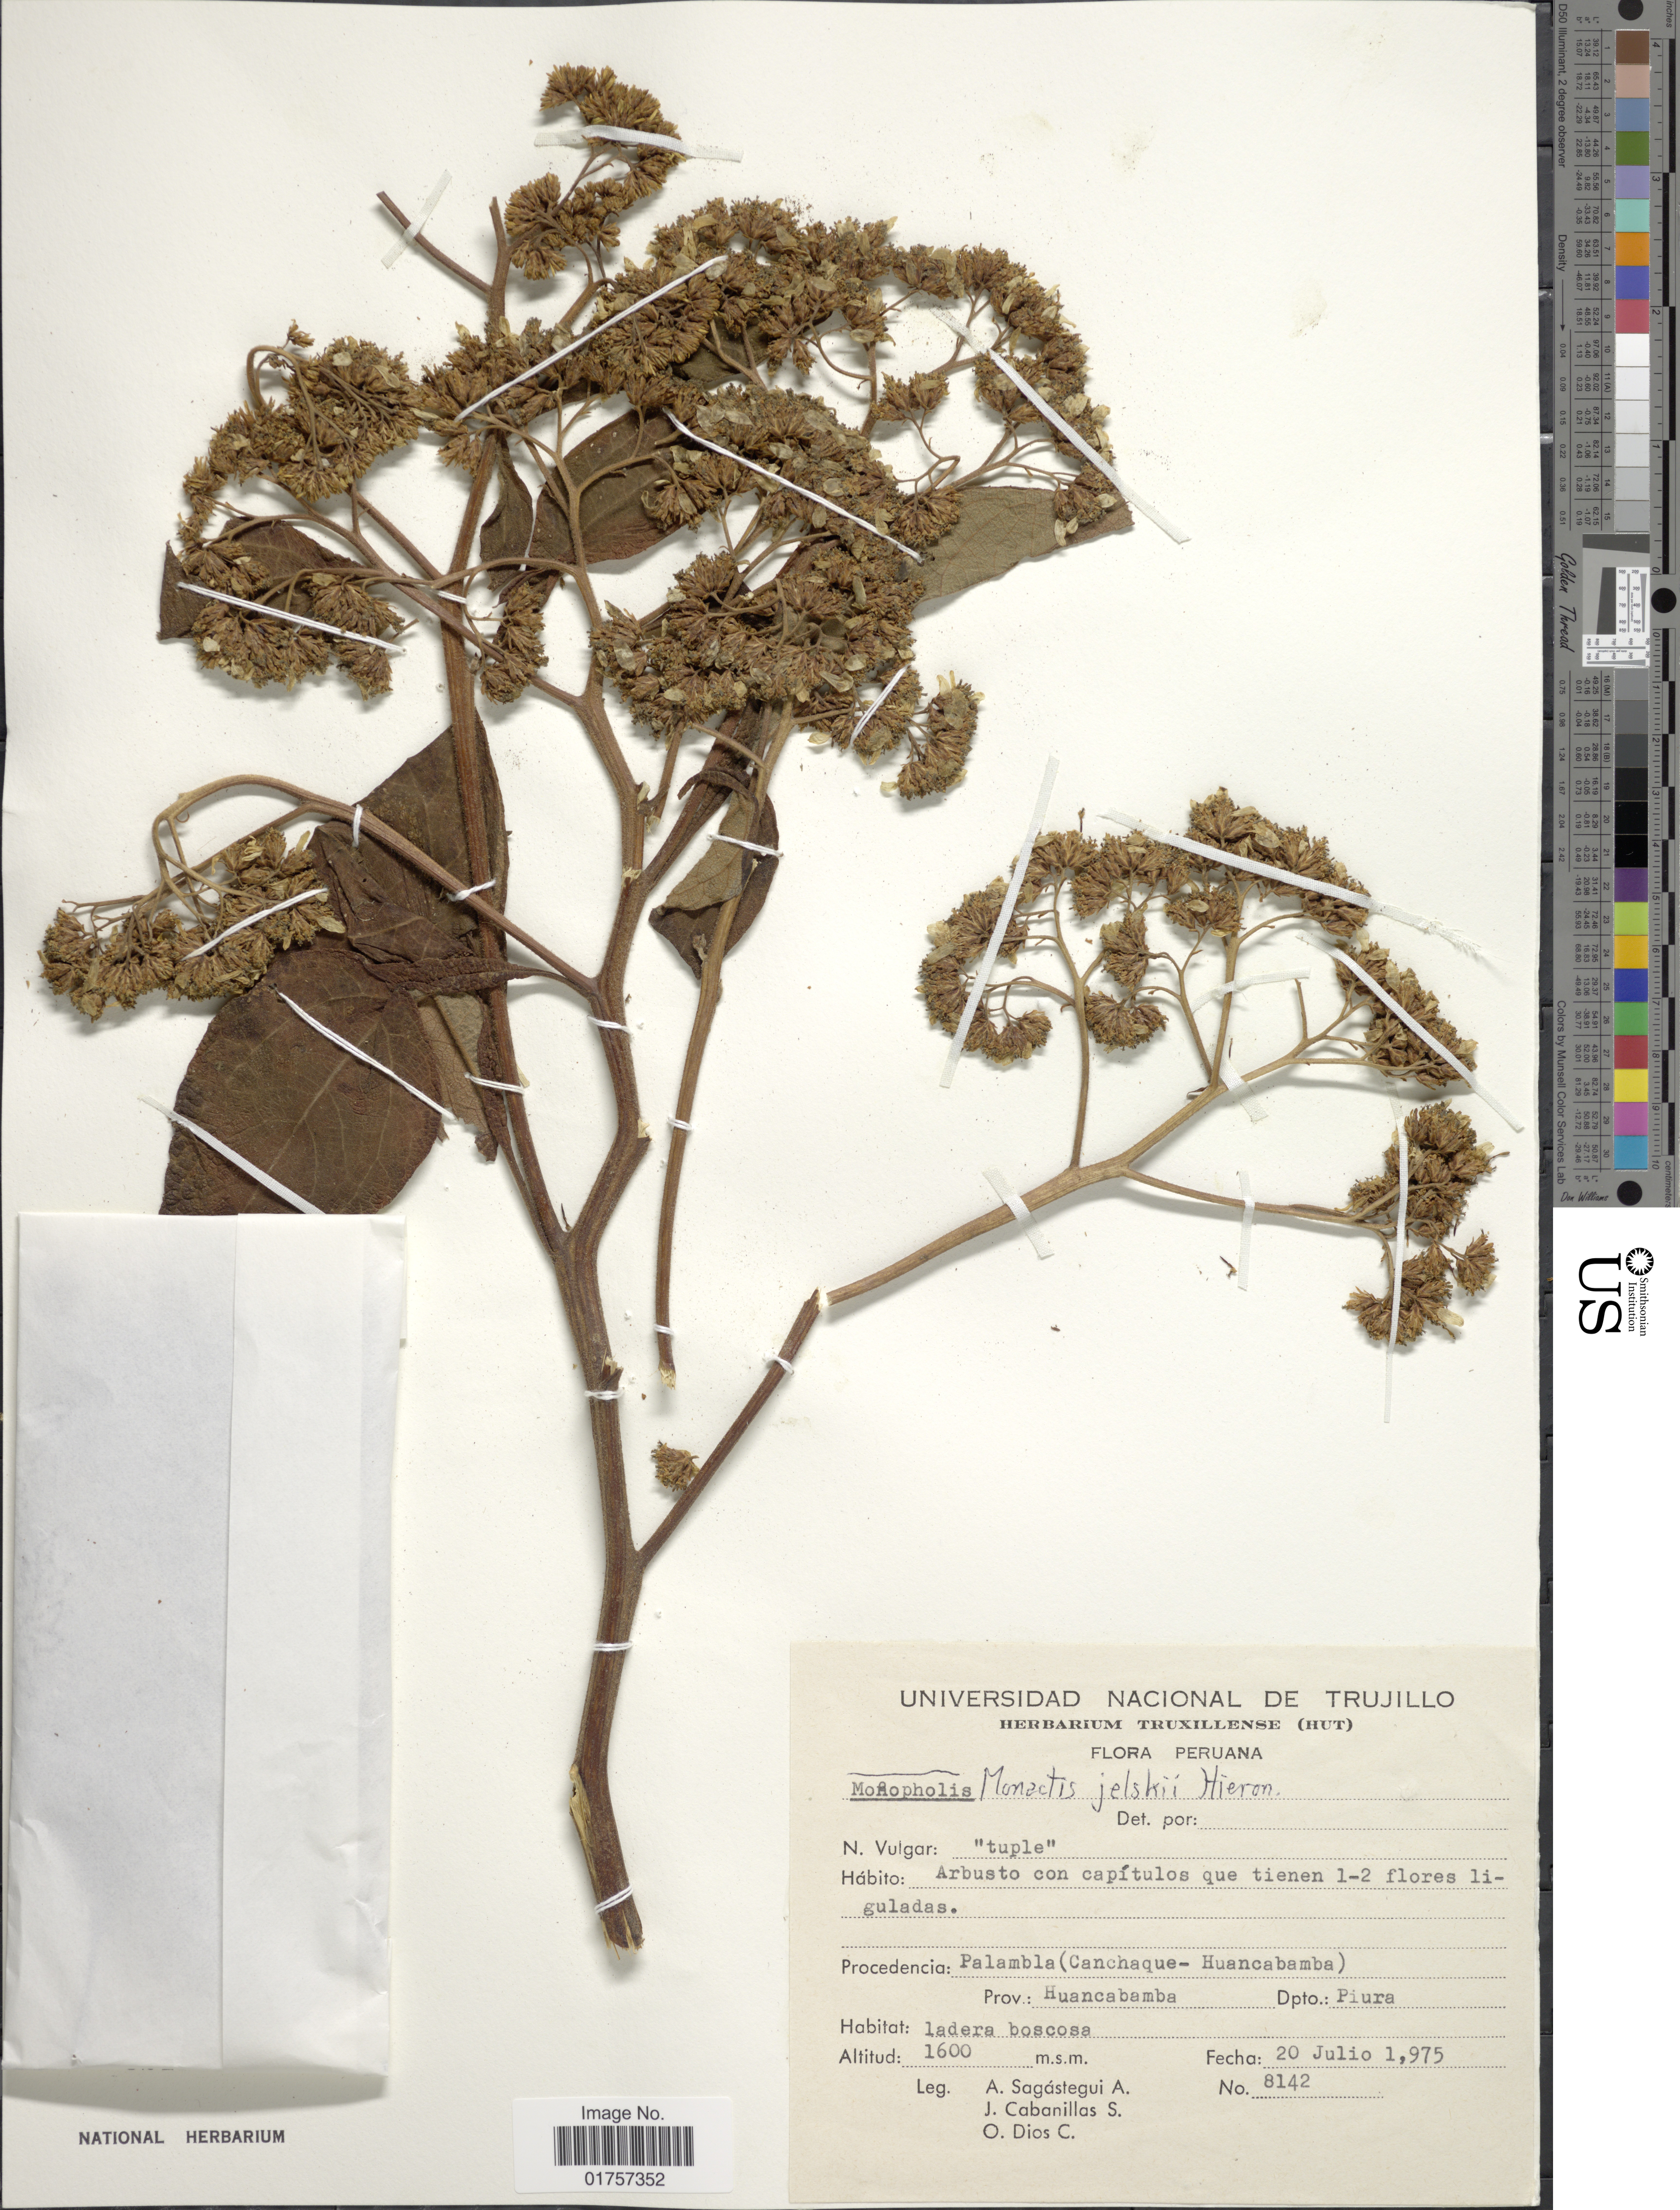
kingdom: Plantae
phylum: Tracheophyta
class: Magnoliopsida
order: Asterales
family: Asteraceae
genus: Monactis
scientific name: Monactis jelskii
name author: Hieron.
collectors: A. Sagástegui A., J. Cabanillas S. & O. Dios C.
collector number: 8142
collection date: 1975-07-20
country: Peru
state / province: Piura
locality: Procedencia: Palambla (Canchaque-Huancabamba). Prov.: Huancabamba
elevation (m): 1600